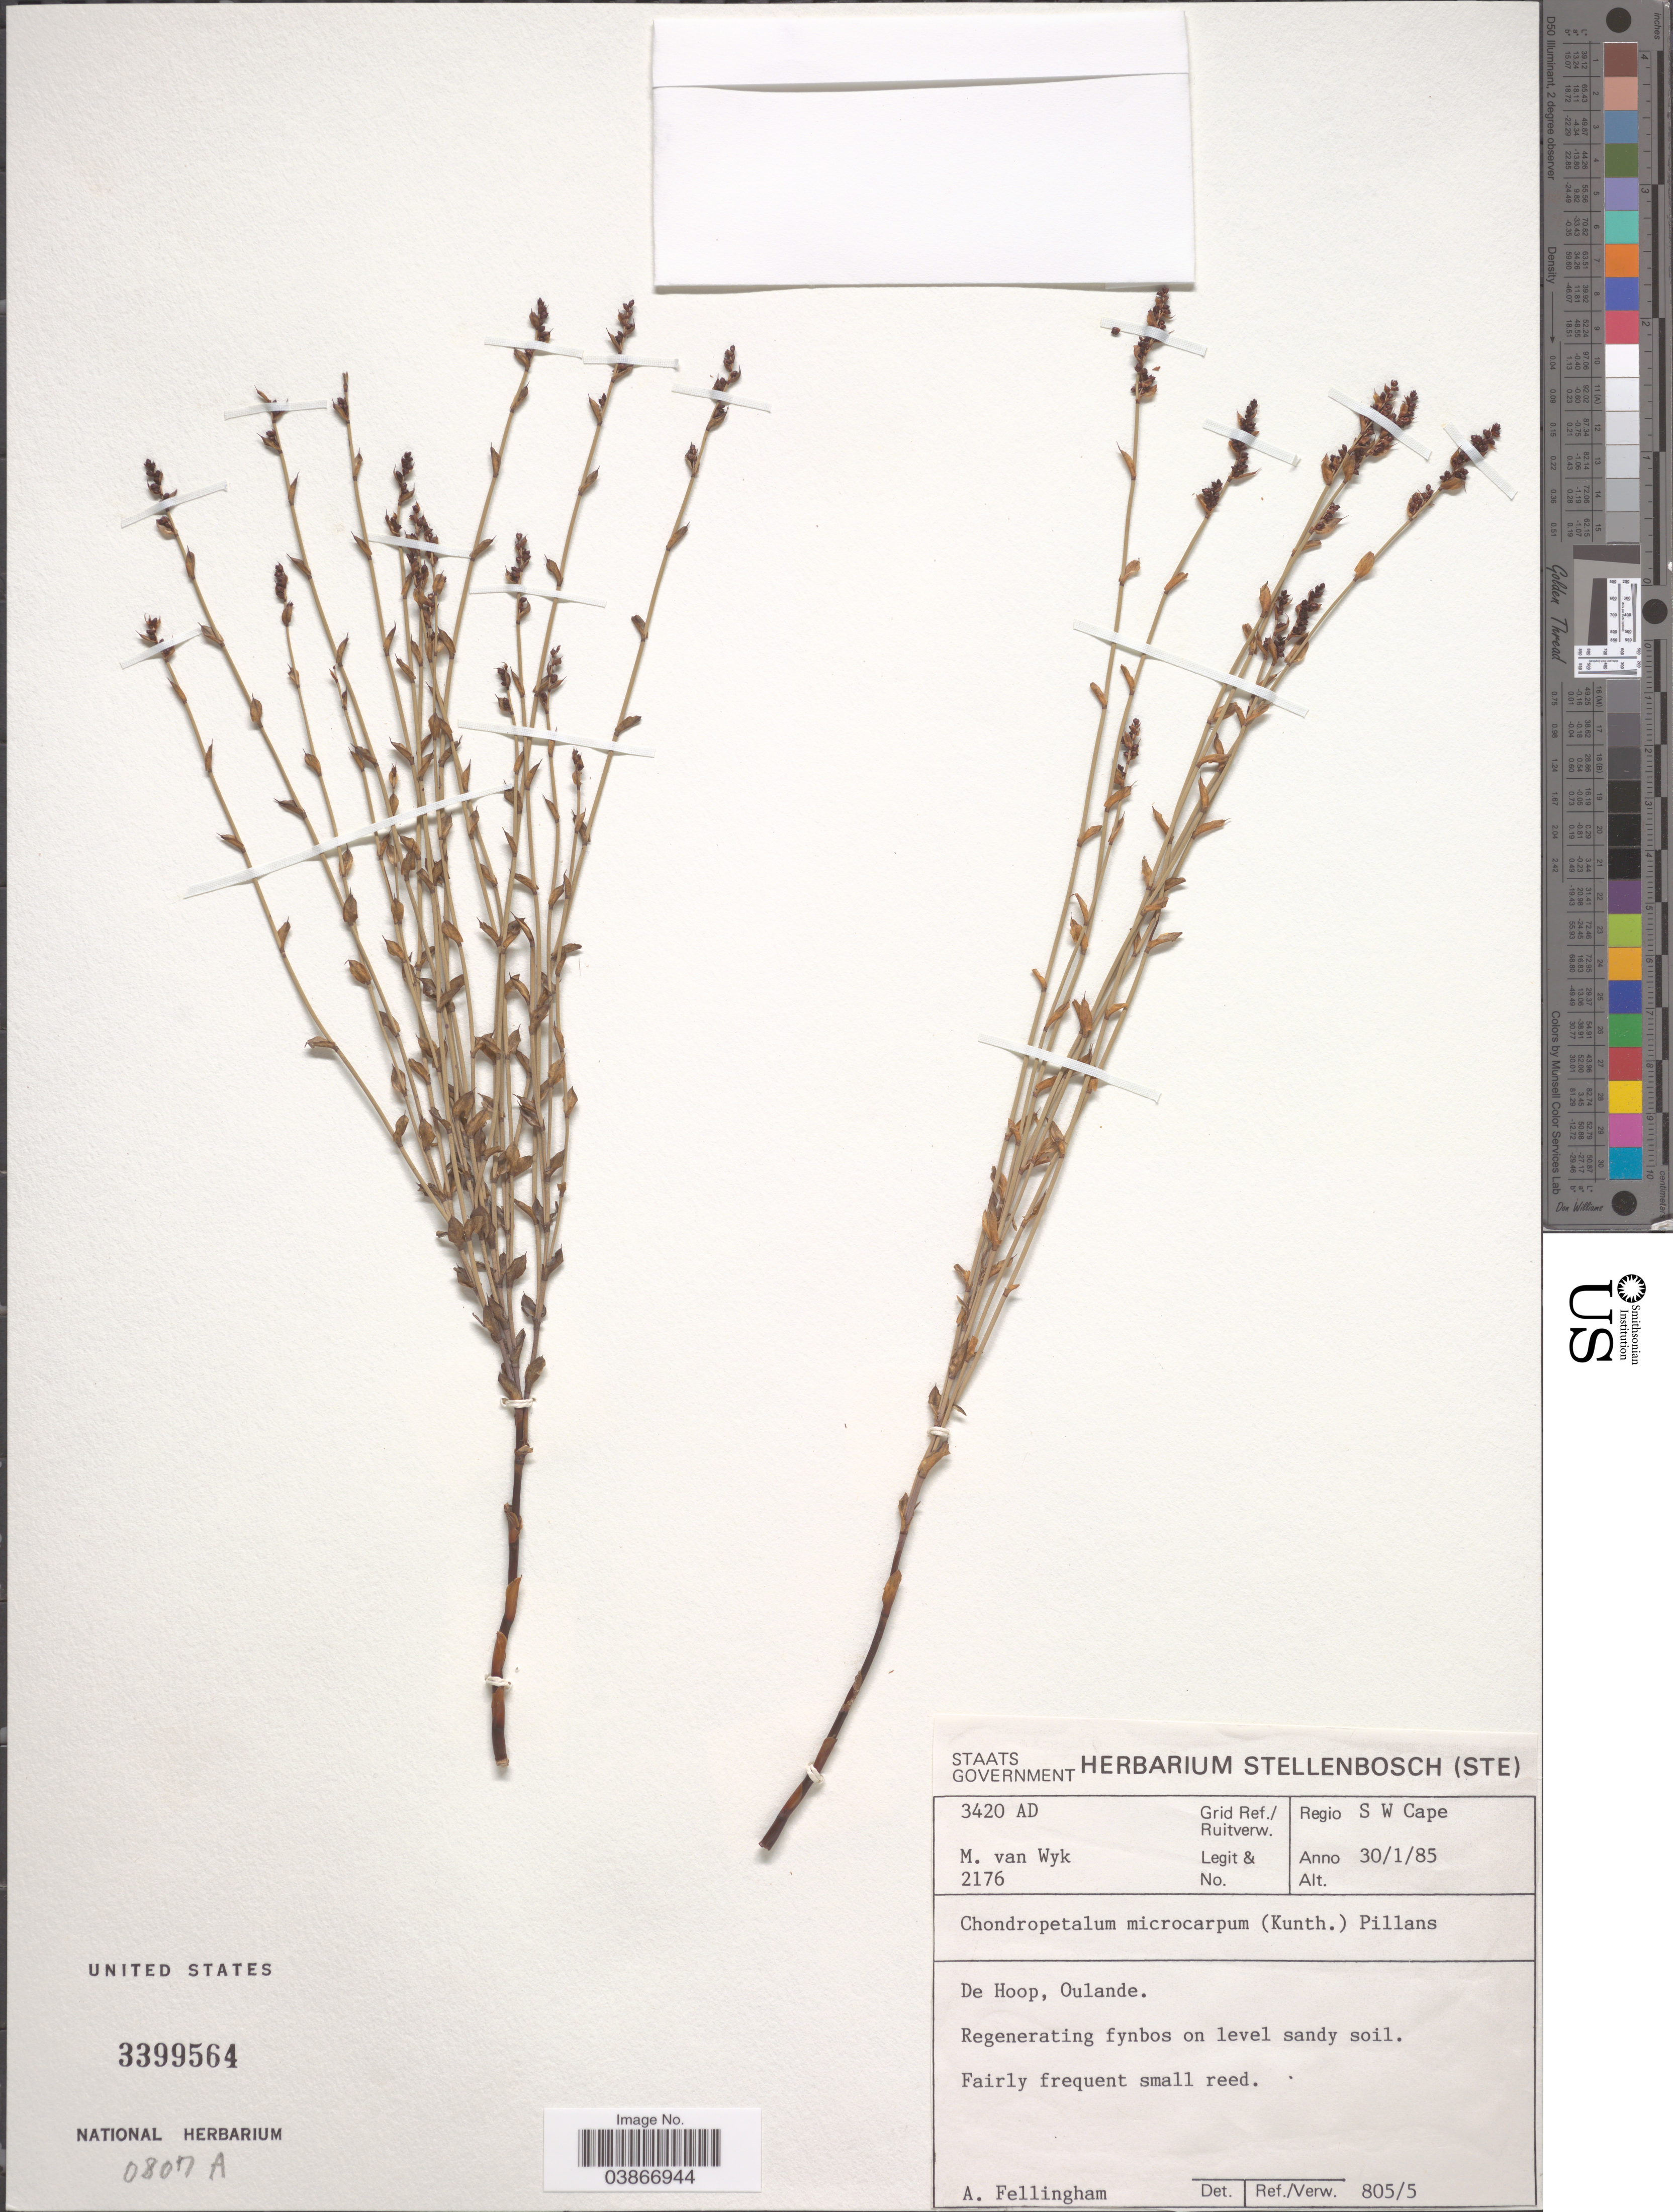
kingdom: Plantae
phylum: Tracheophyta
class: Liliopsida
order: Poales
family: Restionaceae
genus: Elegia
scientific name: Elegia microcarpa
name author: (Kunth) Moline & H.P. Linder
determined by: Strong, Mark T., (BOT), Smithsonian Institution - National Museum of Natural History (UNITED STATES)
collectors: M. Van Wyk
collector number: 2176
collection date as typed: Transcribed d/m/y: 30/1/85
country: South Africa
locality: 3420 AD Grid Ref./Ruitverw. Regio S W Cape. De Hoop, Oulande.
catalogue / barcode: US 3399564